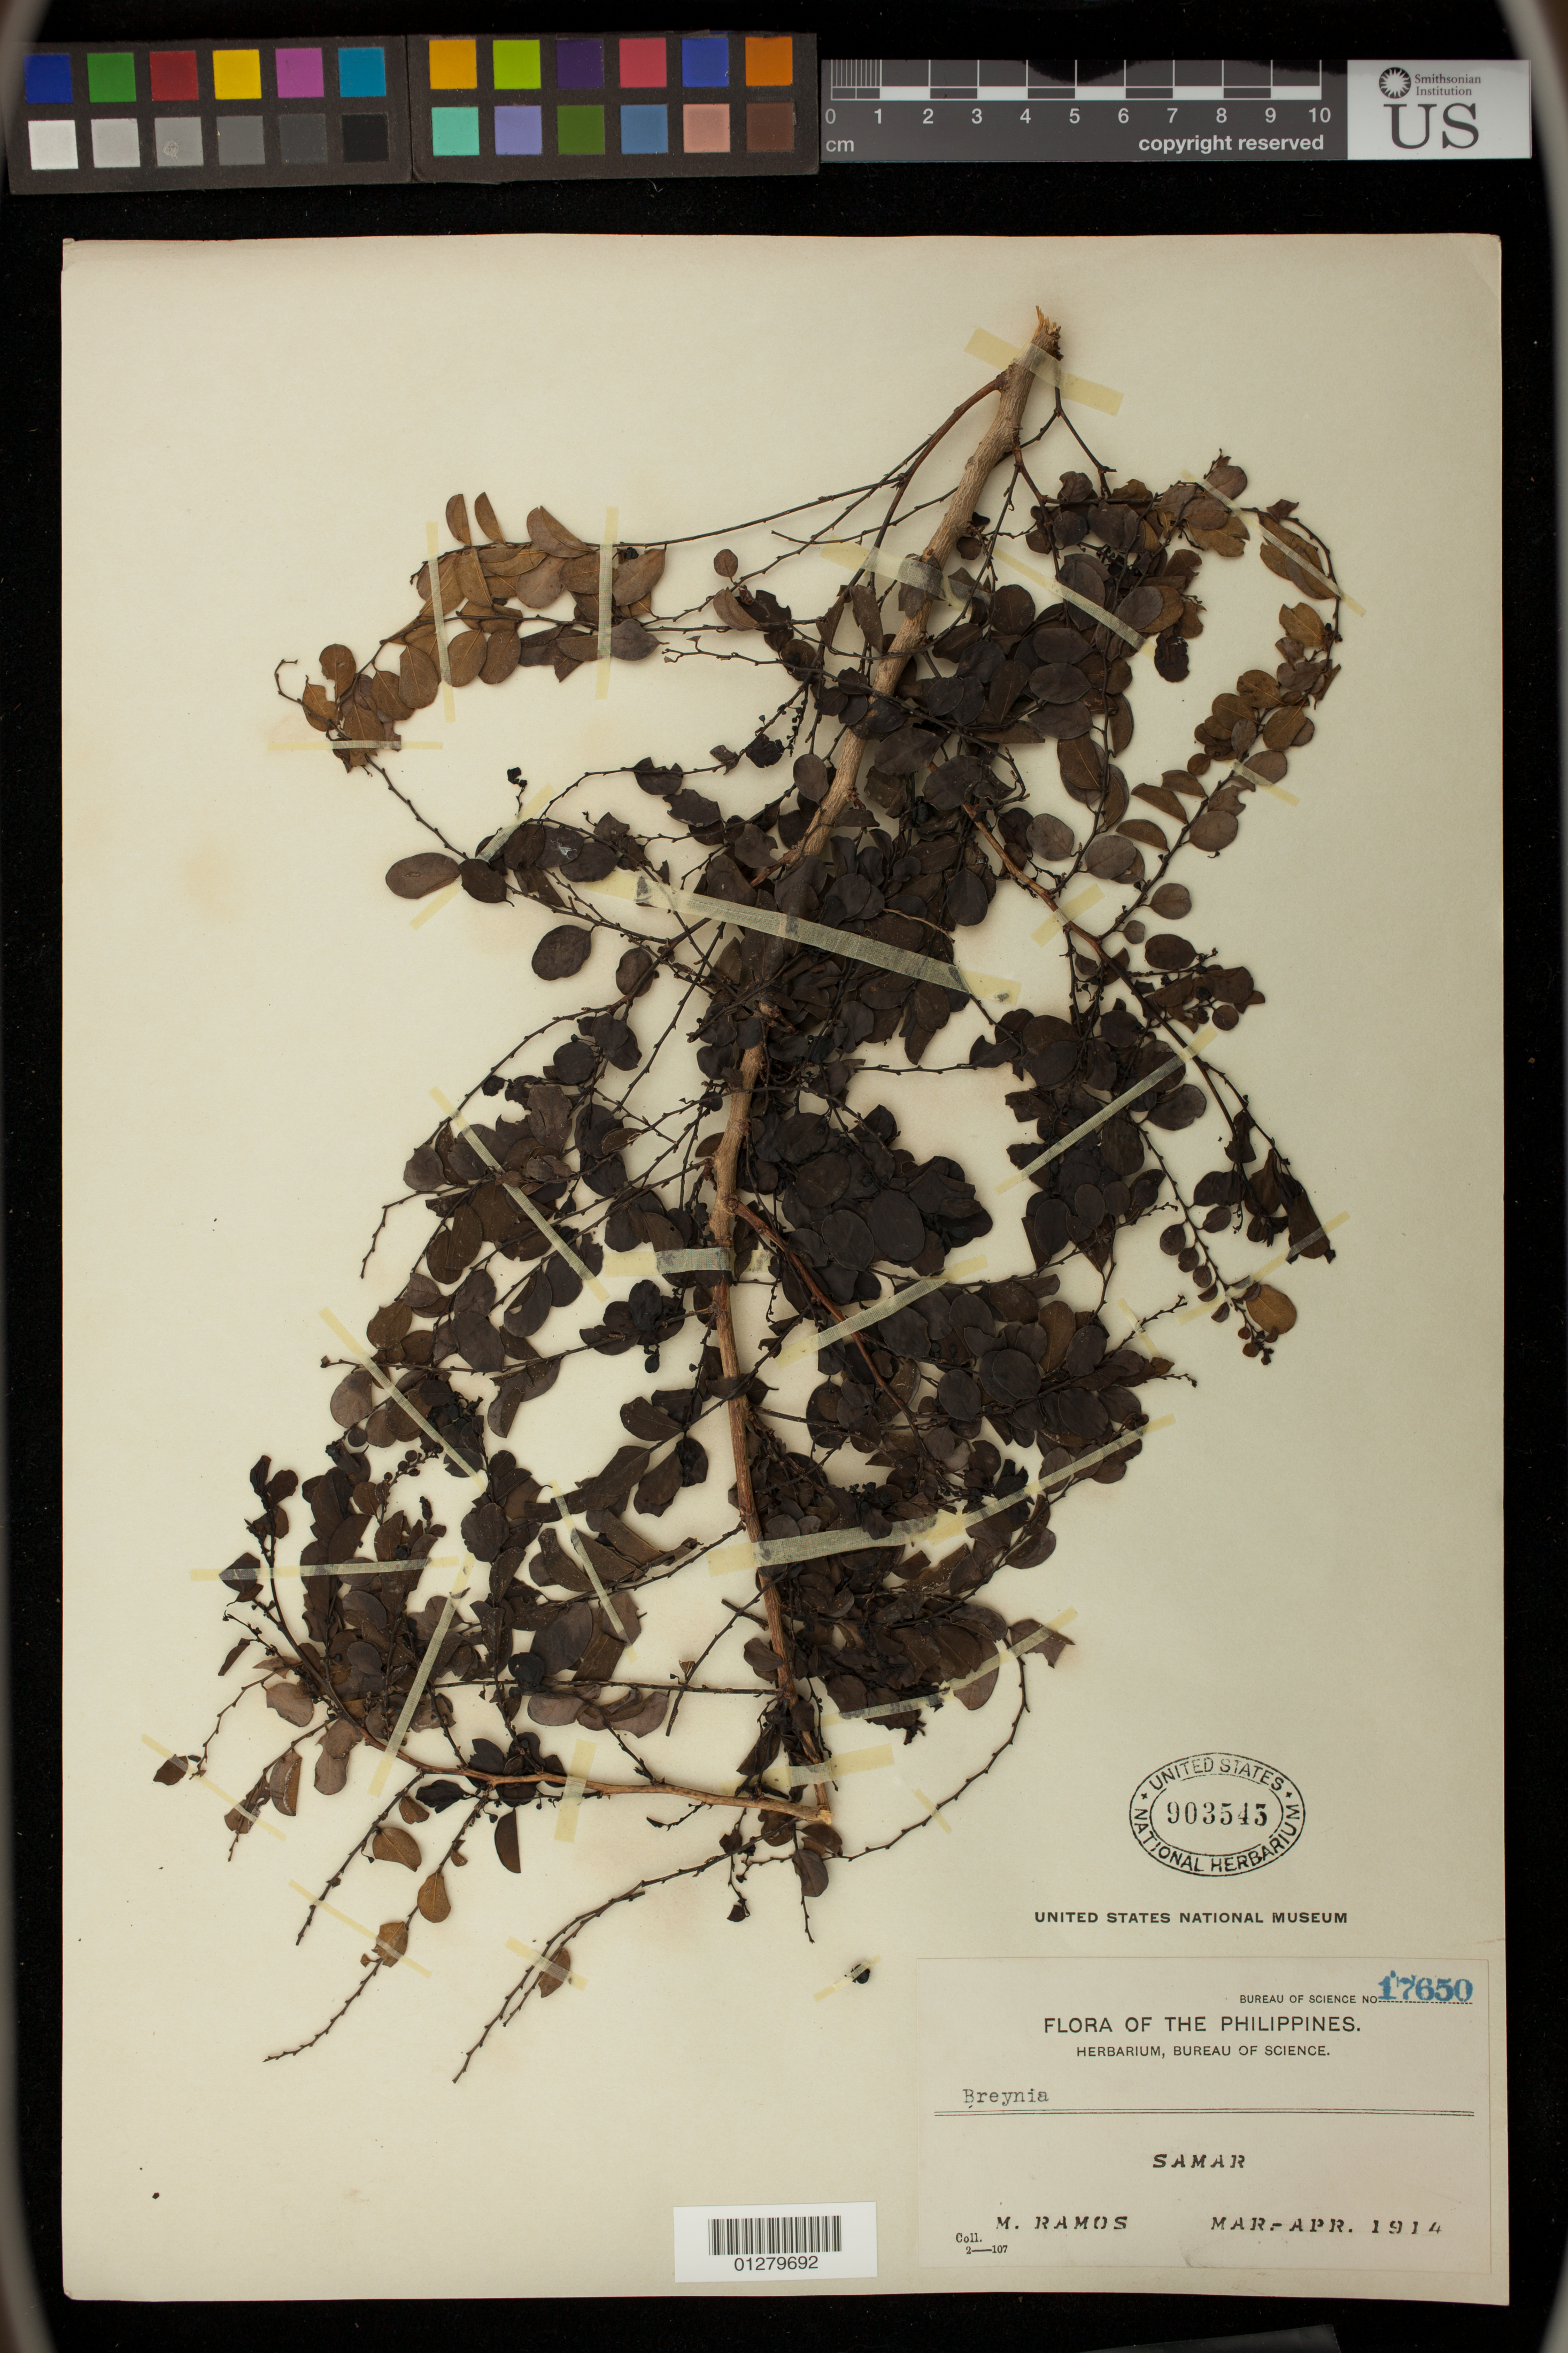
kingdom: Plantae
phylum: Tracheophyta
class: Magnoliopsida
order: Malpighiales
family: Phyllanthaceae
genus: Breynia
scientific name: Breynia sp.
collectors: M. Ramos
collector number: Bur. Sci. 17650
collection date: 1914-03/1914-04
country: Philippines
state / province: Eastern Visayas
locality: Samar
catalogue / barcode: US 903545